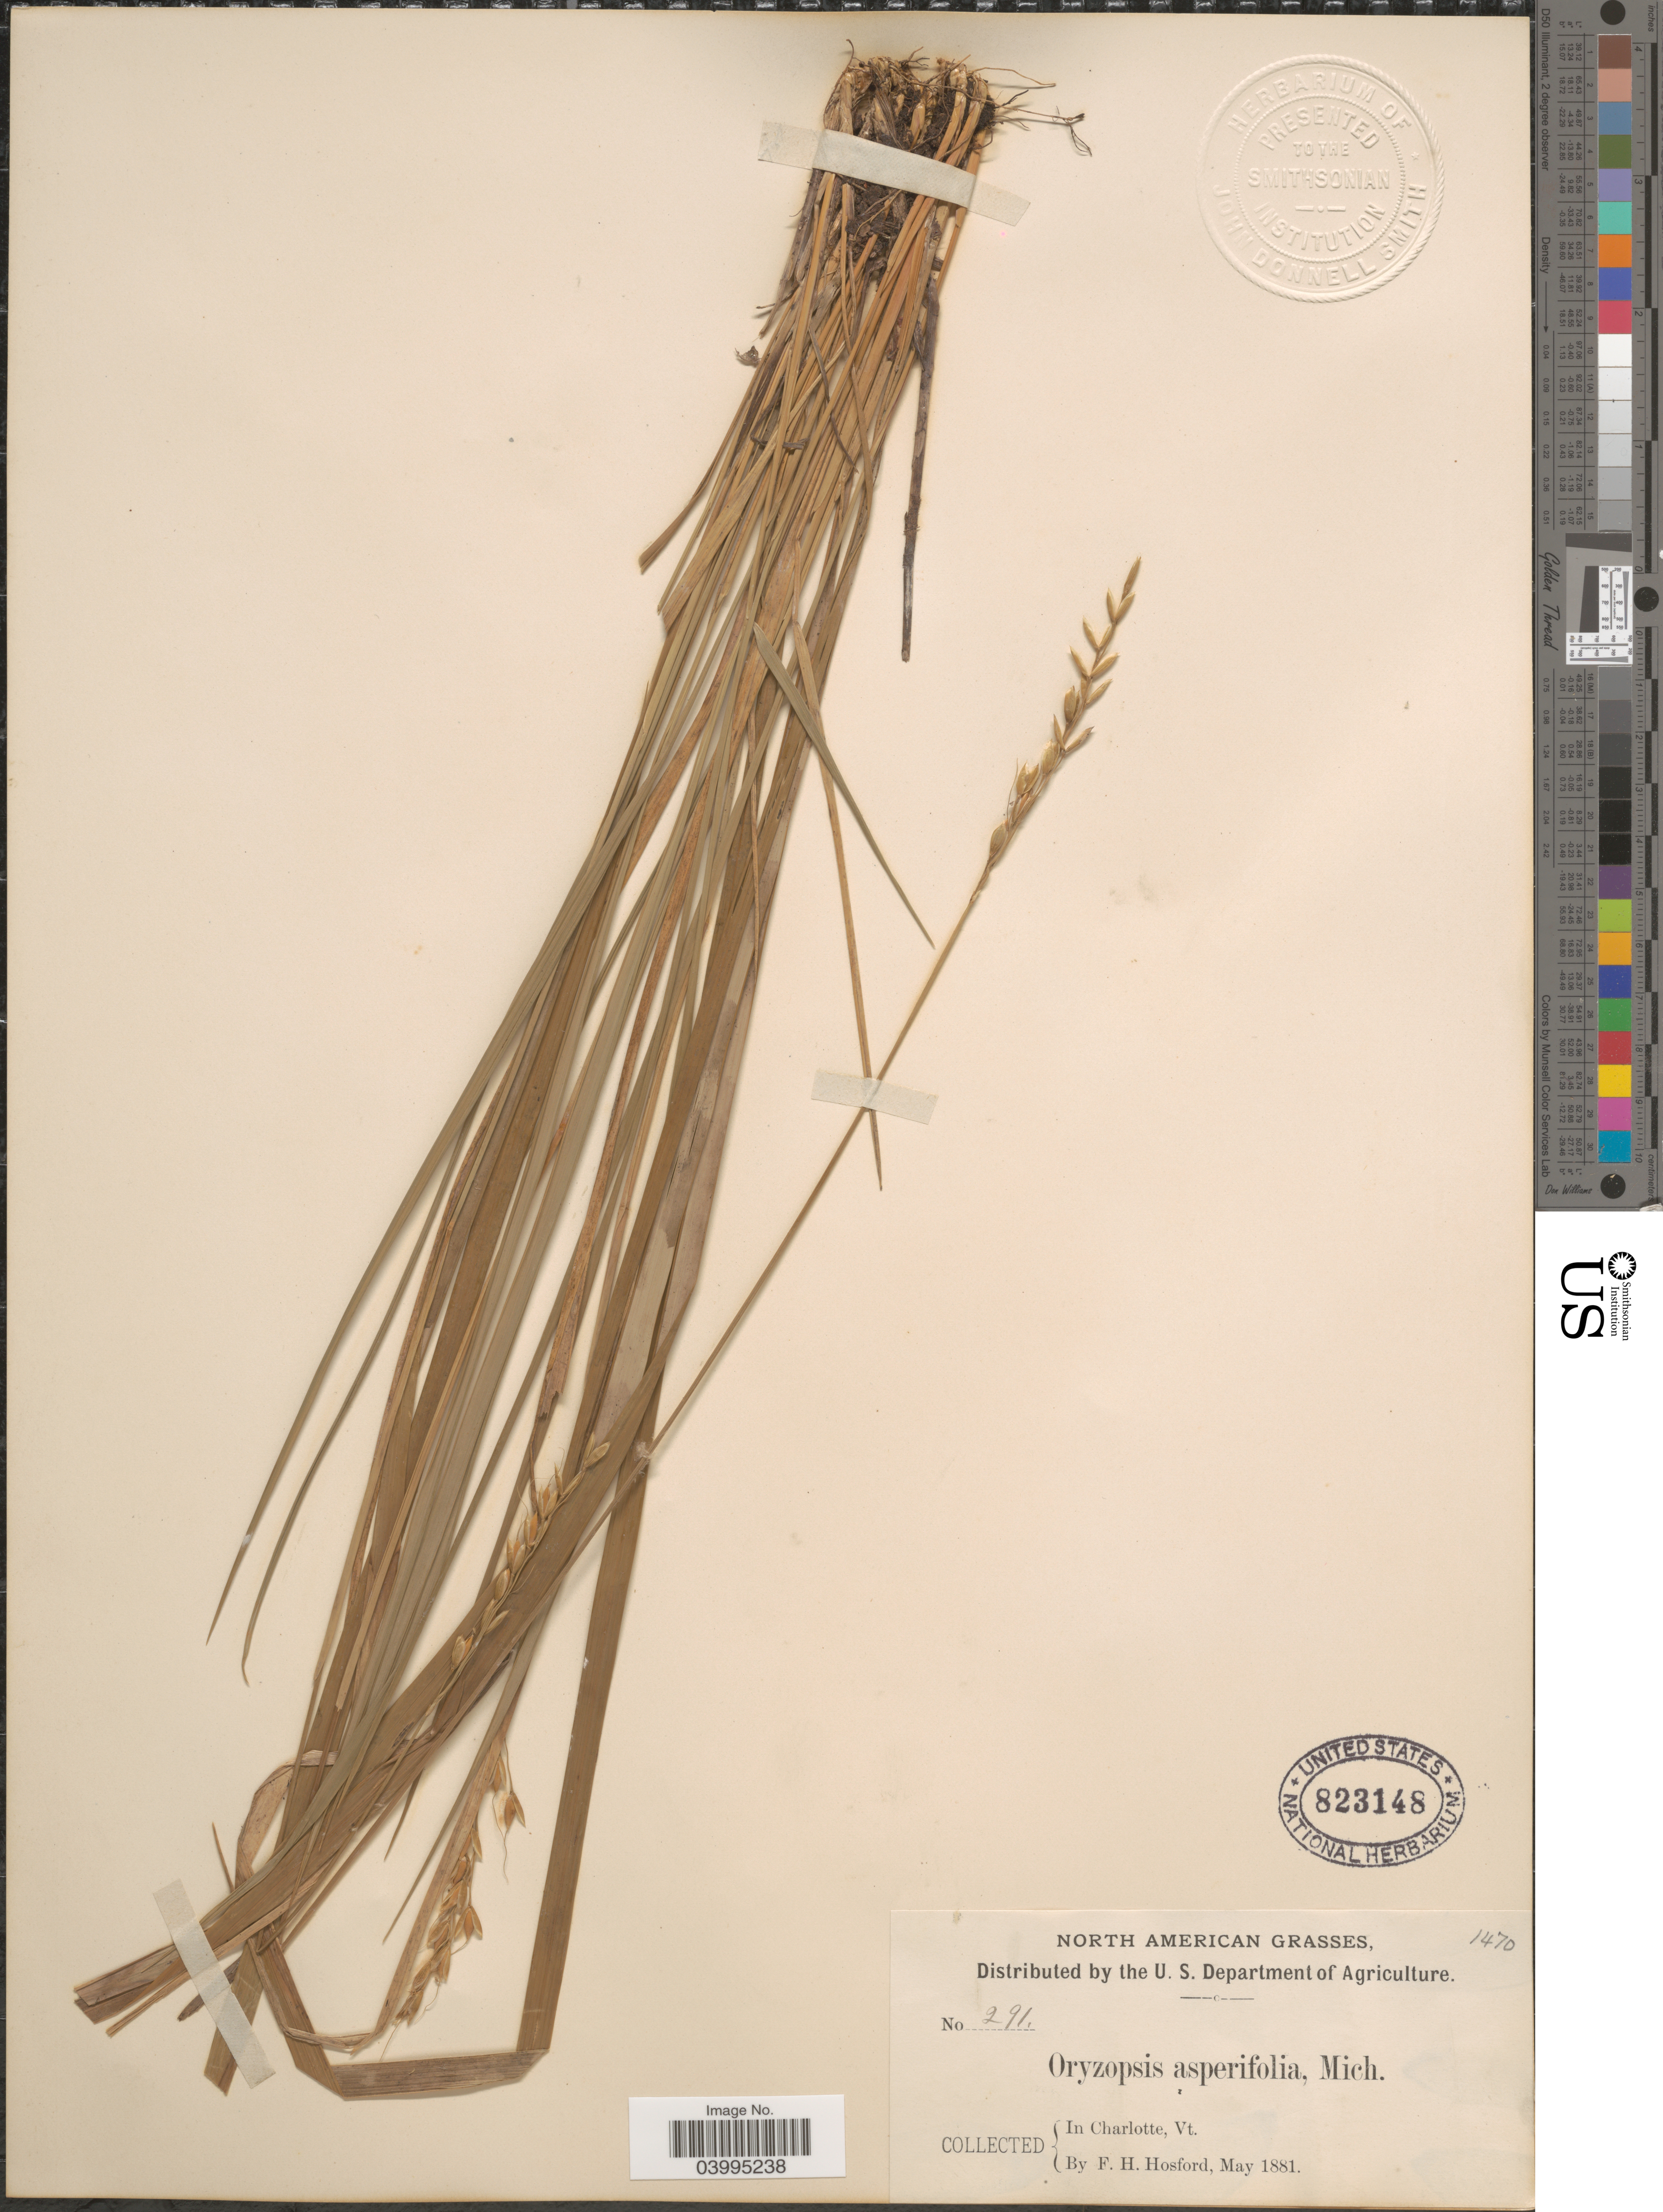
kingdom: Plantae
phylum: Tracheophyta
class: Liliopsida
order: Poales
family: Poaceae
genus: Oryzopsis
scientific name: Oryzopsis asperifolia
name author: Michx.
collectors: F. Hosford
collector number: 291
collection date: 1881-05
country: United States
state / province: Vermont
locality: North American Grasses. In Charlotte.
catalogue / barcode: US 823148